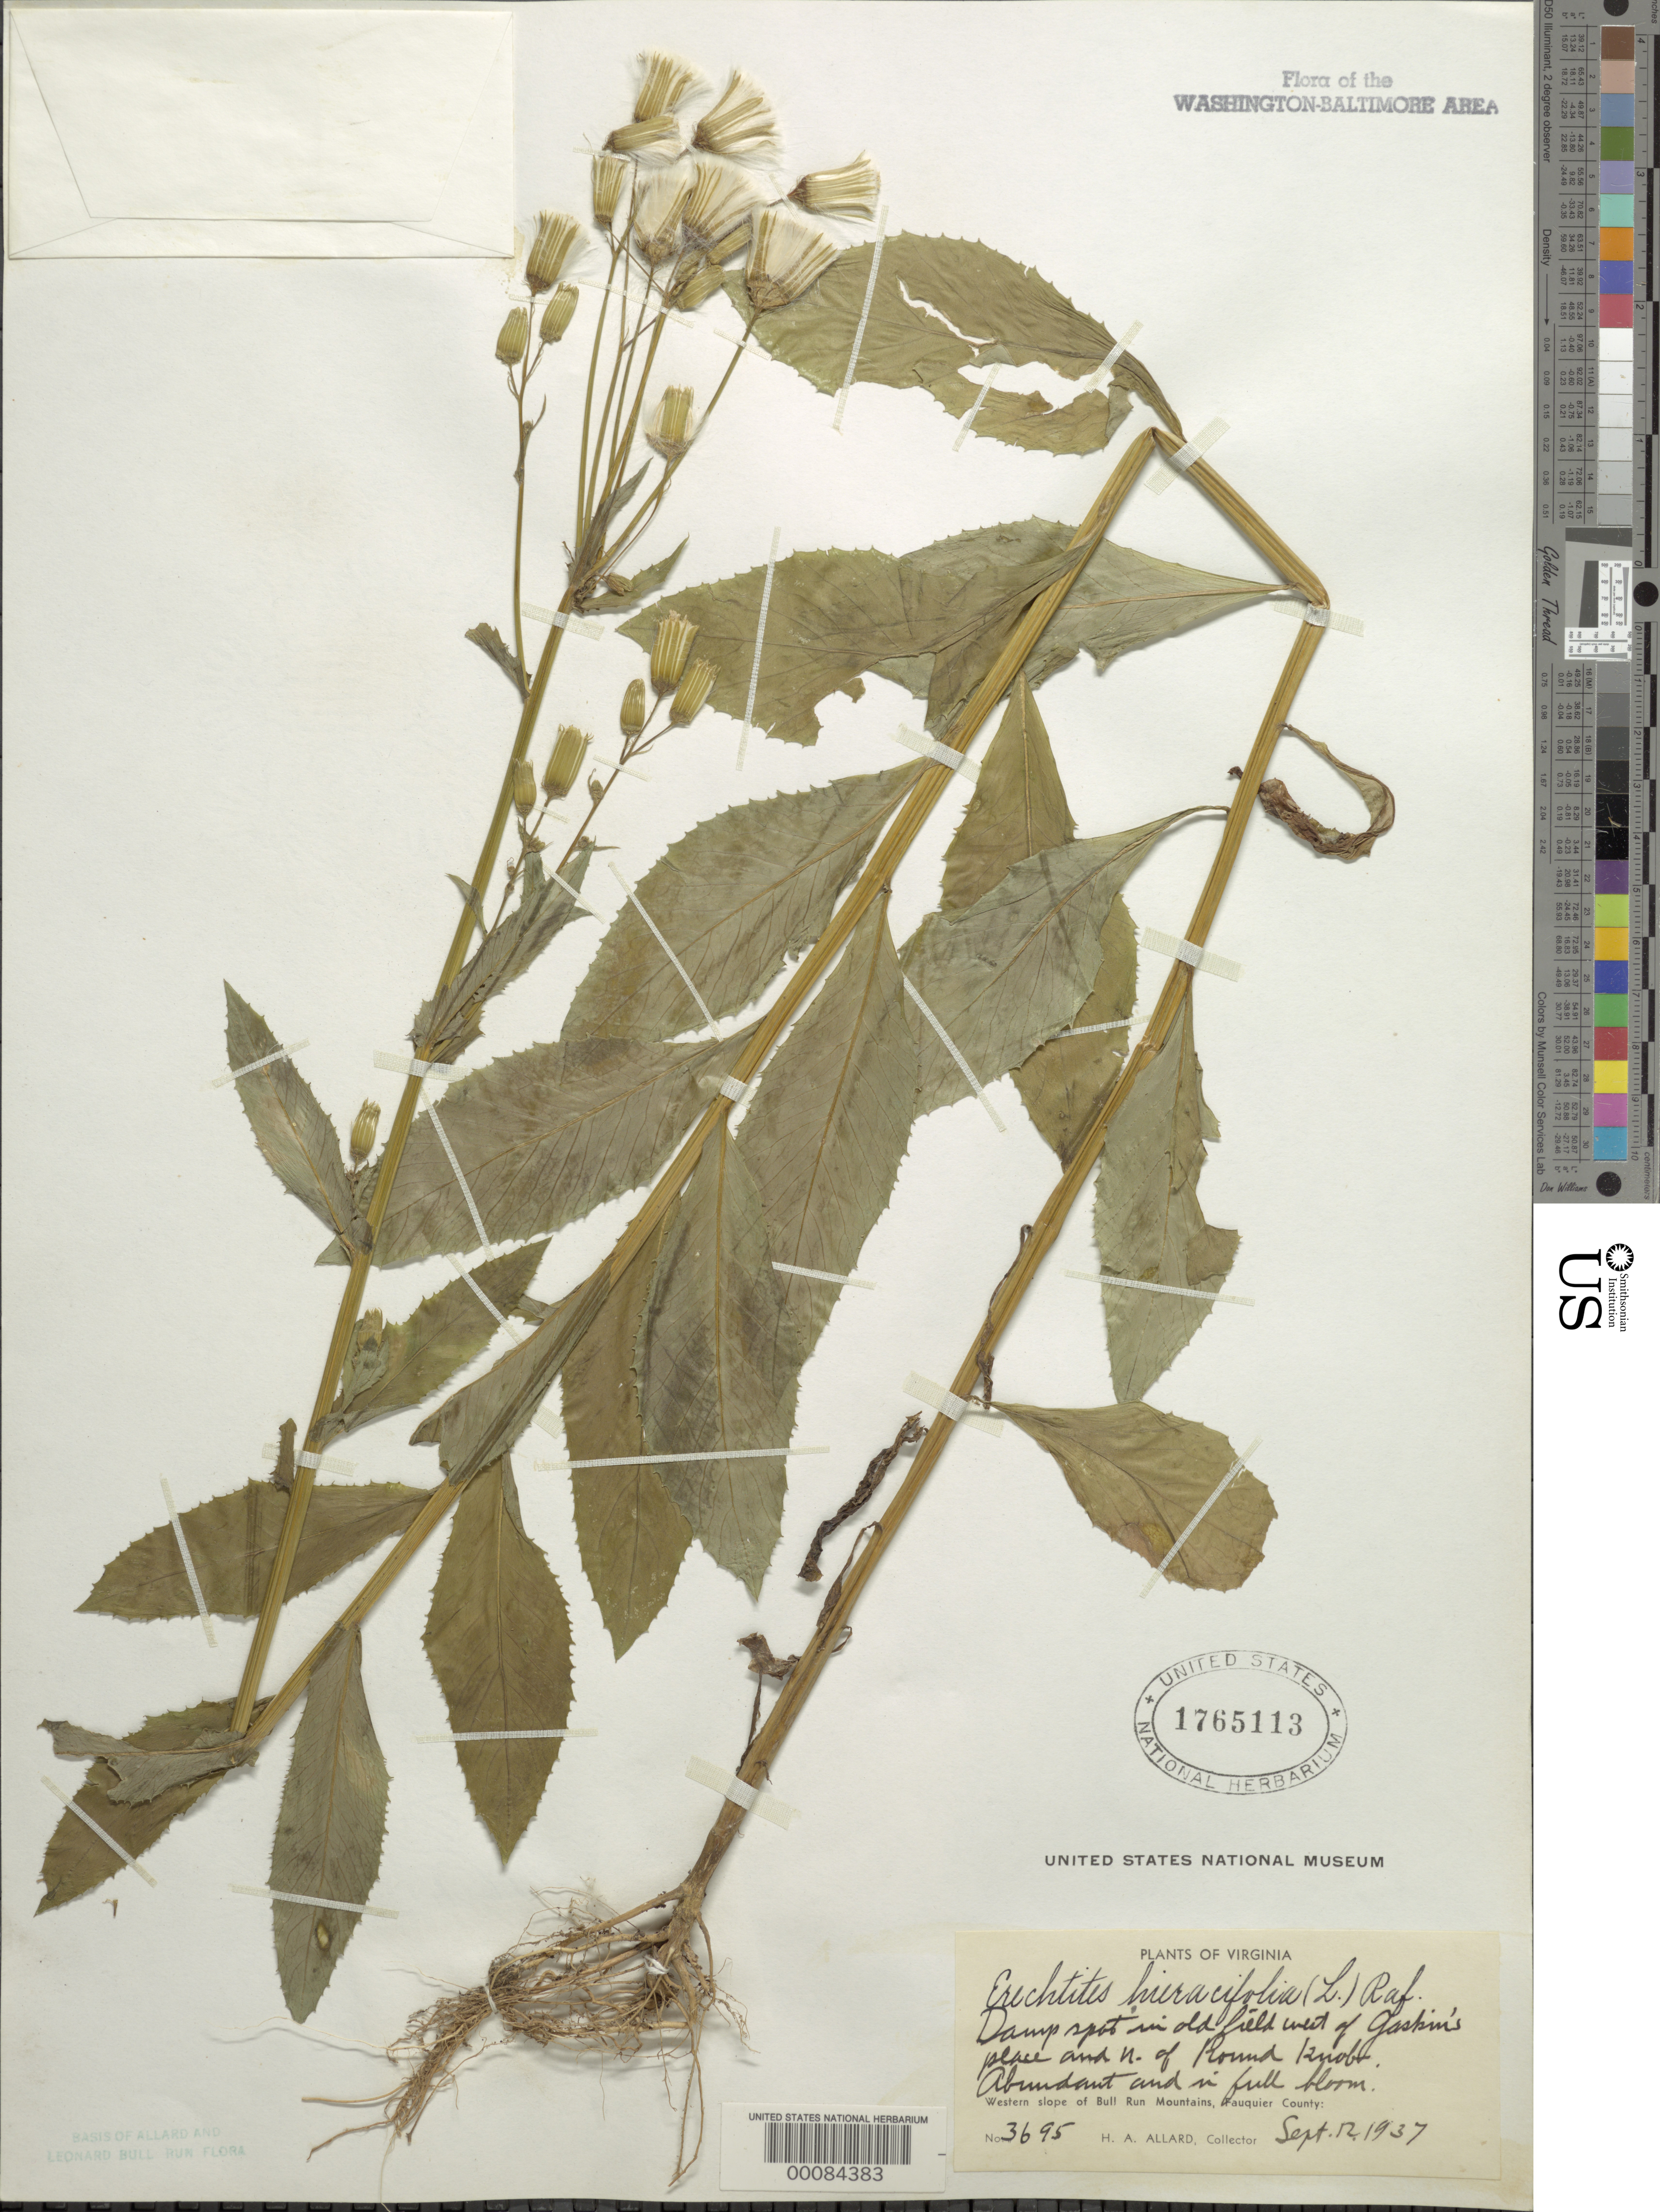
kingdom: Plantae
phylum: Tracheophyta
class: Magnoliopsida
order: Asterales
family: Asteraceae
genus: Erechtites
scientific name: Erechtites hieraciifolius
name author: (L.) Raf. ex DC.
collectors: H. A. Allard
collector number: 3695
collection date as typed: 12 Sep 1937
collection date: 1937-09-12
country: United States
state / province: Virginia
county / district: Fauquier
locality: West of Gaskins place and north of Round Knob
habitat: Old field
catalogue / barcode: US 1765113